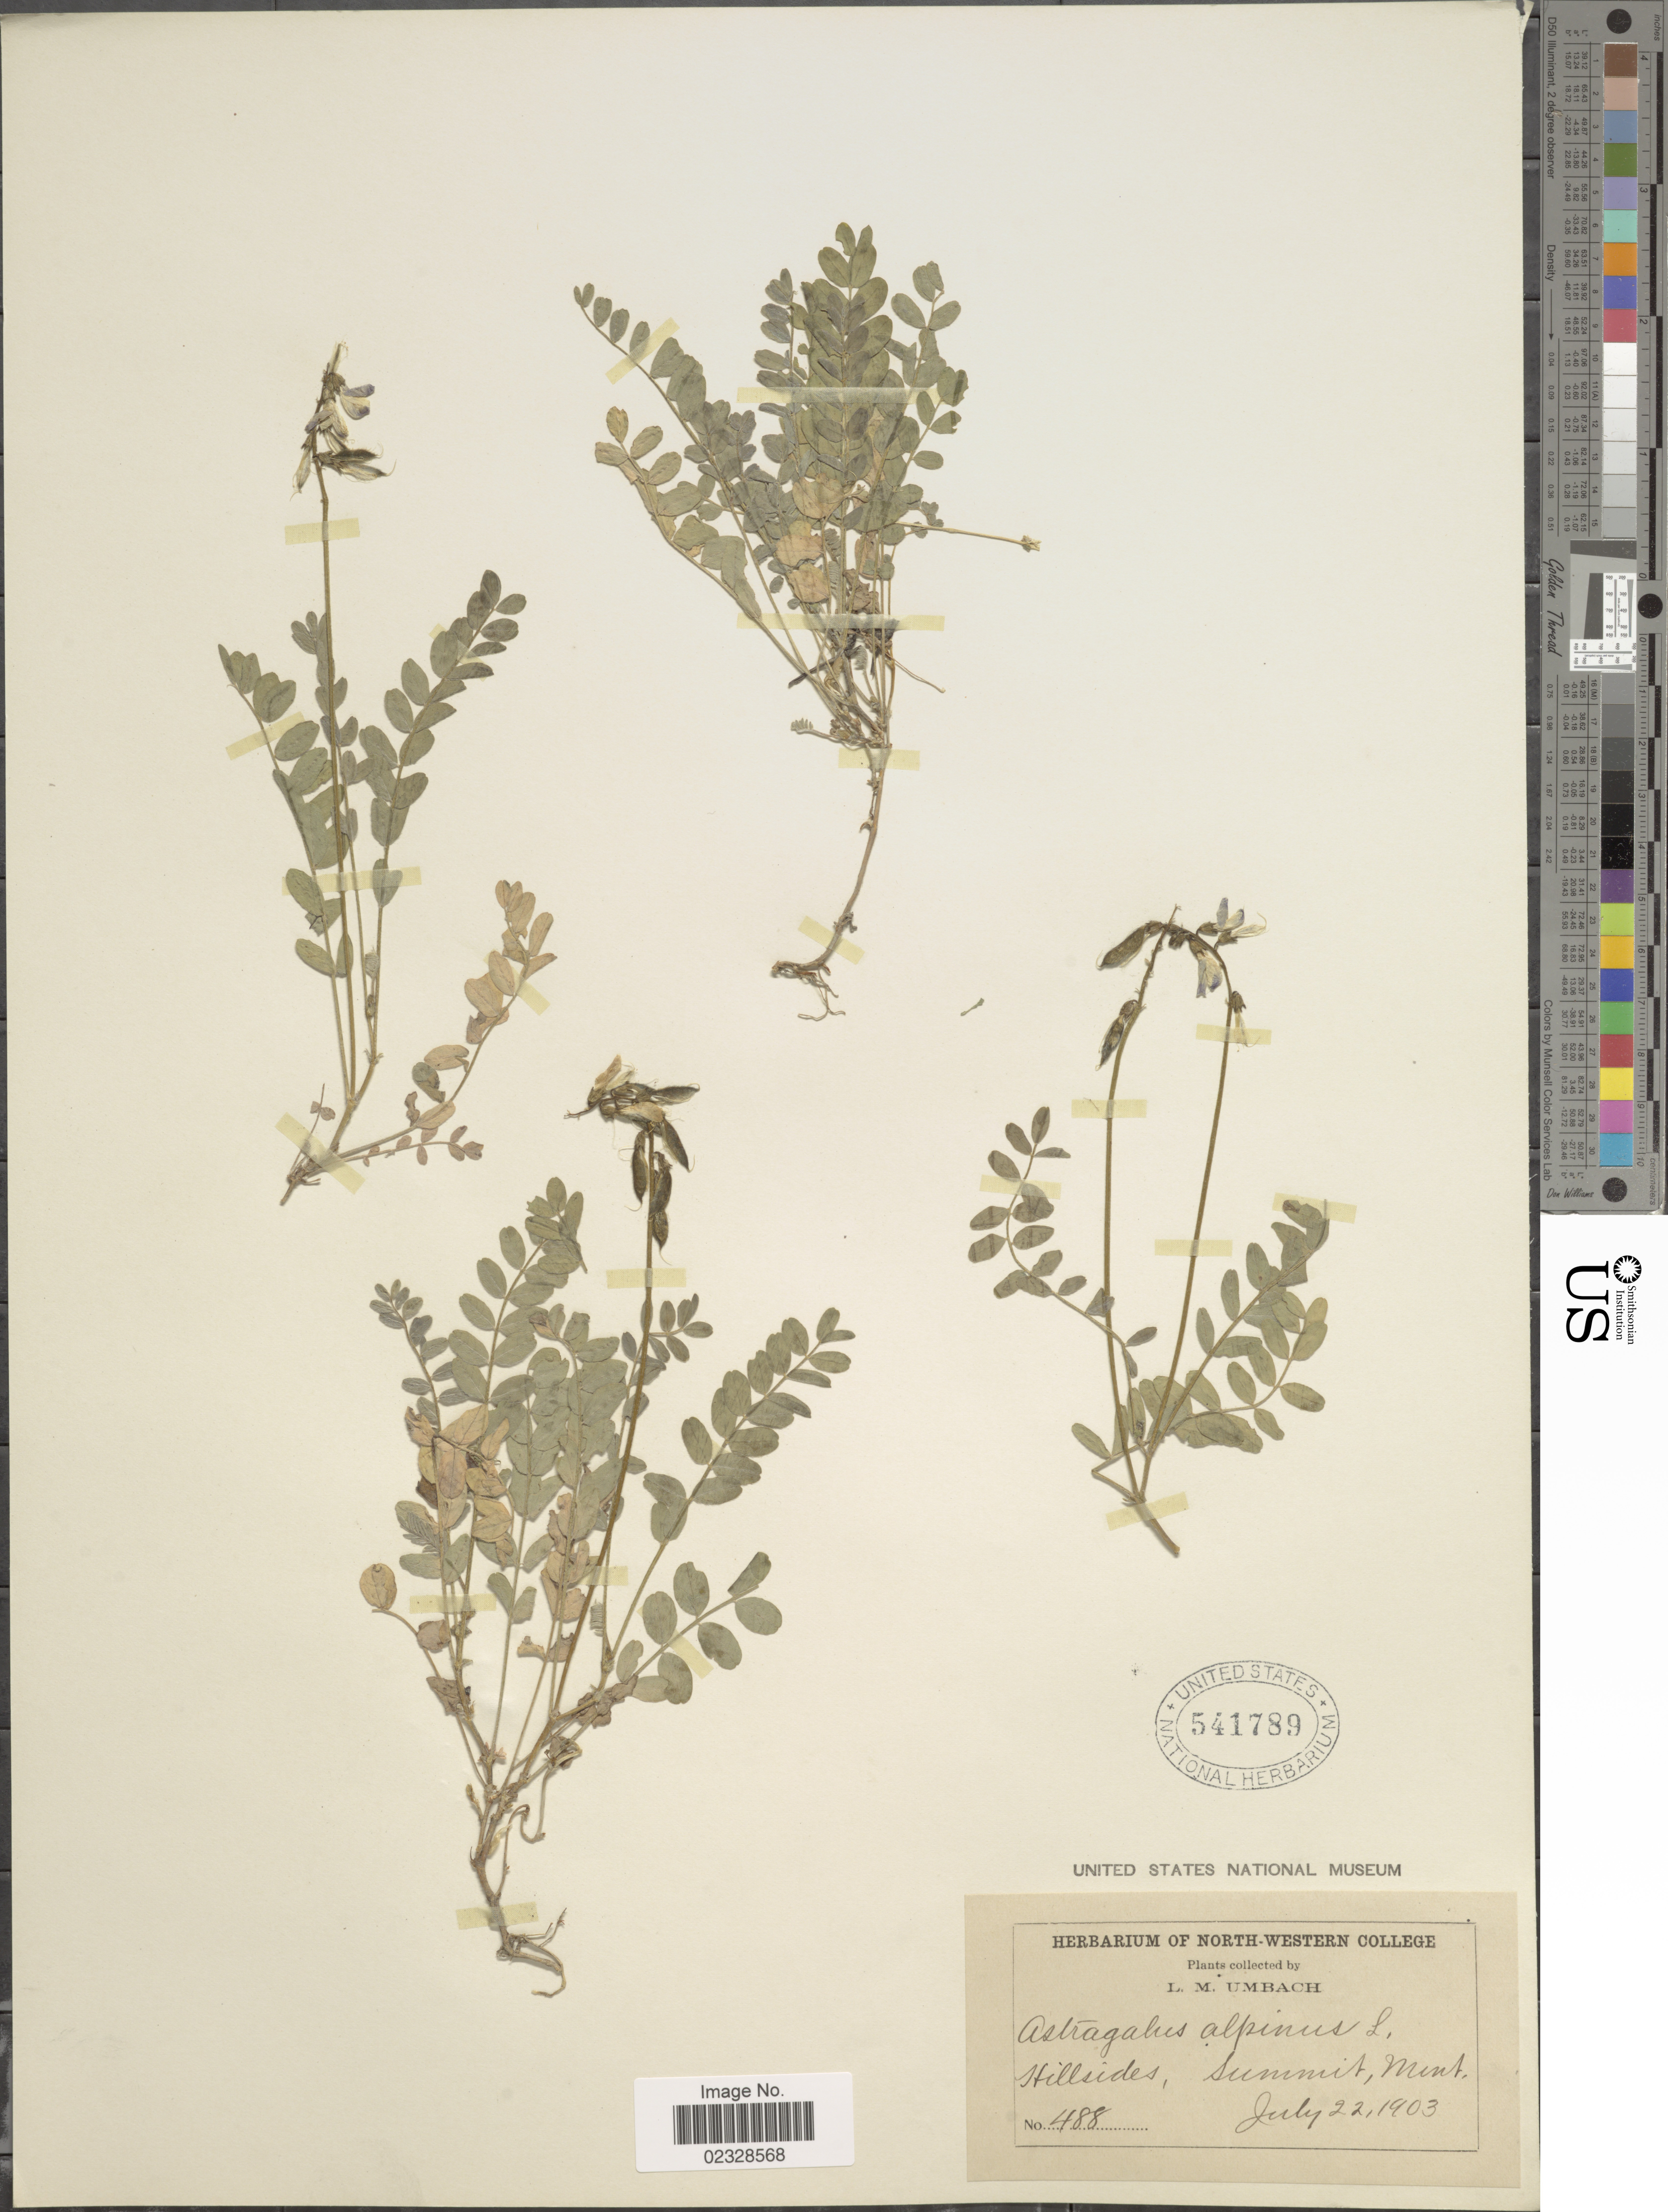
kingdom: Plantae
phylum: Tracheophyta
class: Magnoliopsida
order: Fabales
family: Fabaceae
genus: Astragalus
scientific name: Astragalus alpinus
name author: L.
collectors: L. M. Umbach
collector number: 488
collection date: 1903-07-22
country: United States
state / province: Montana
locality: Hillsides, Summit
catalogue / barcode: US 541789